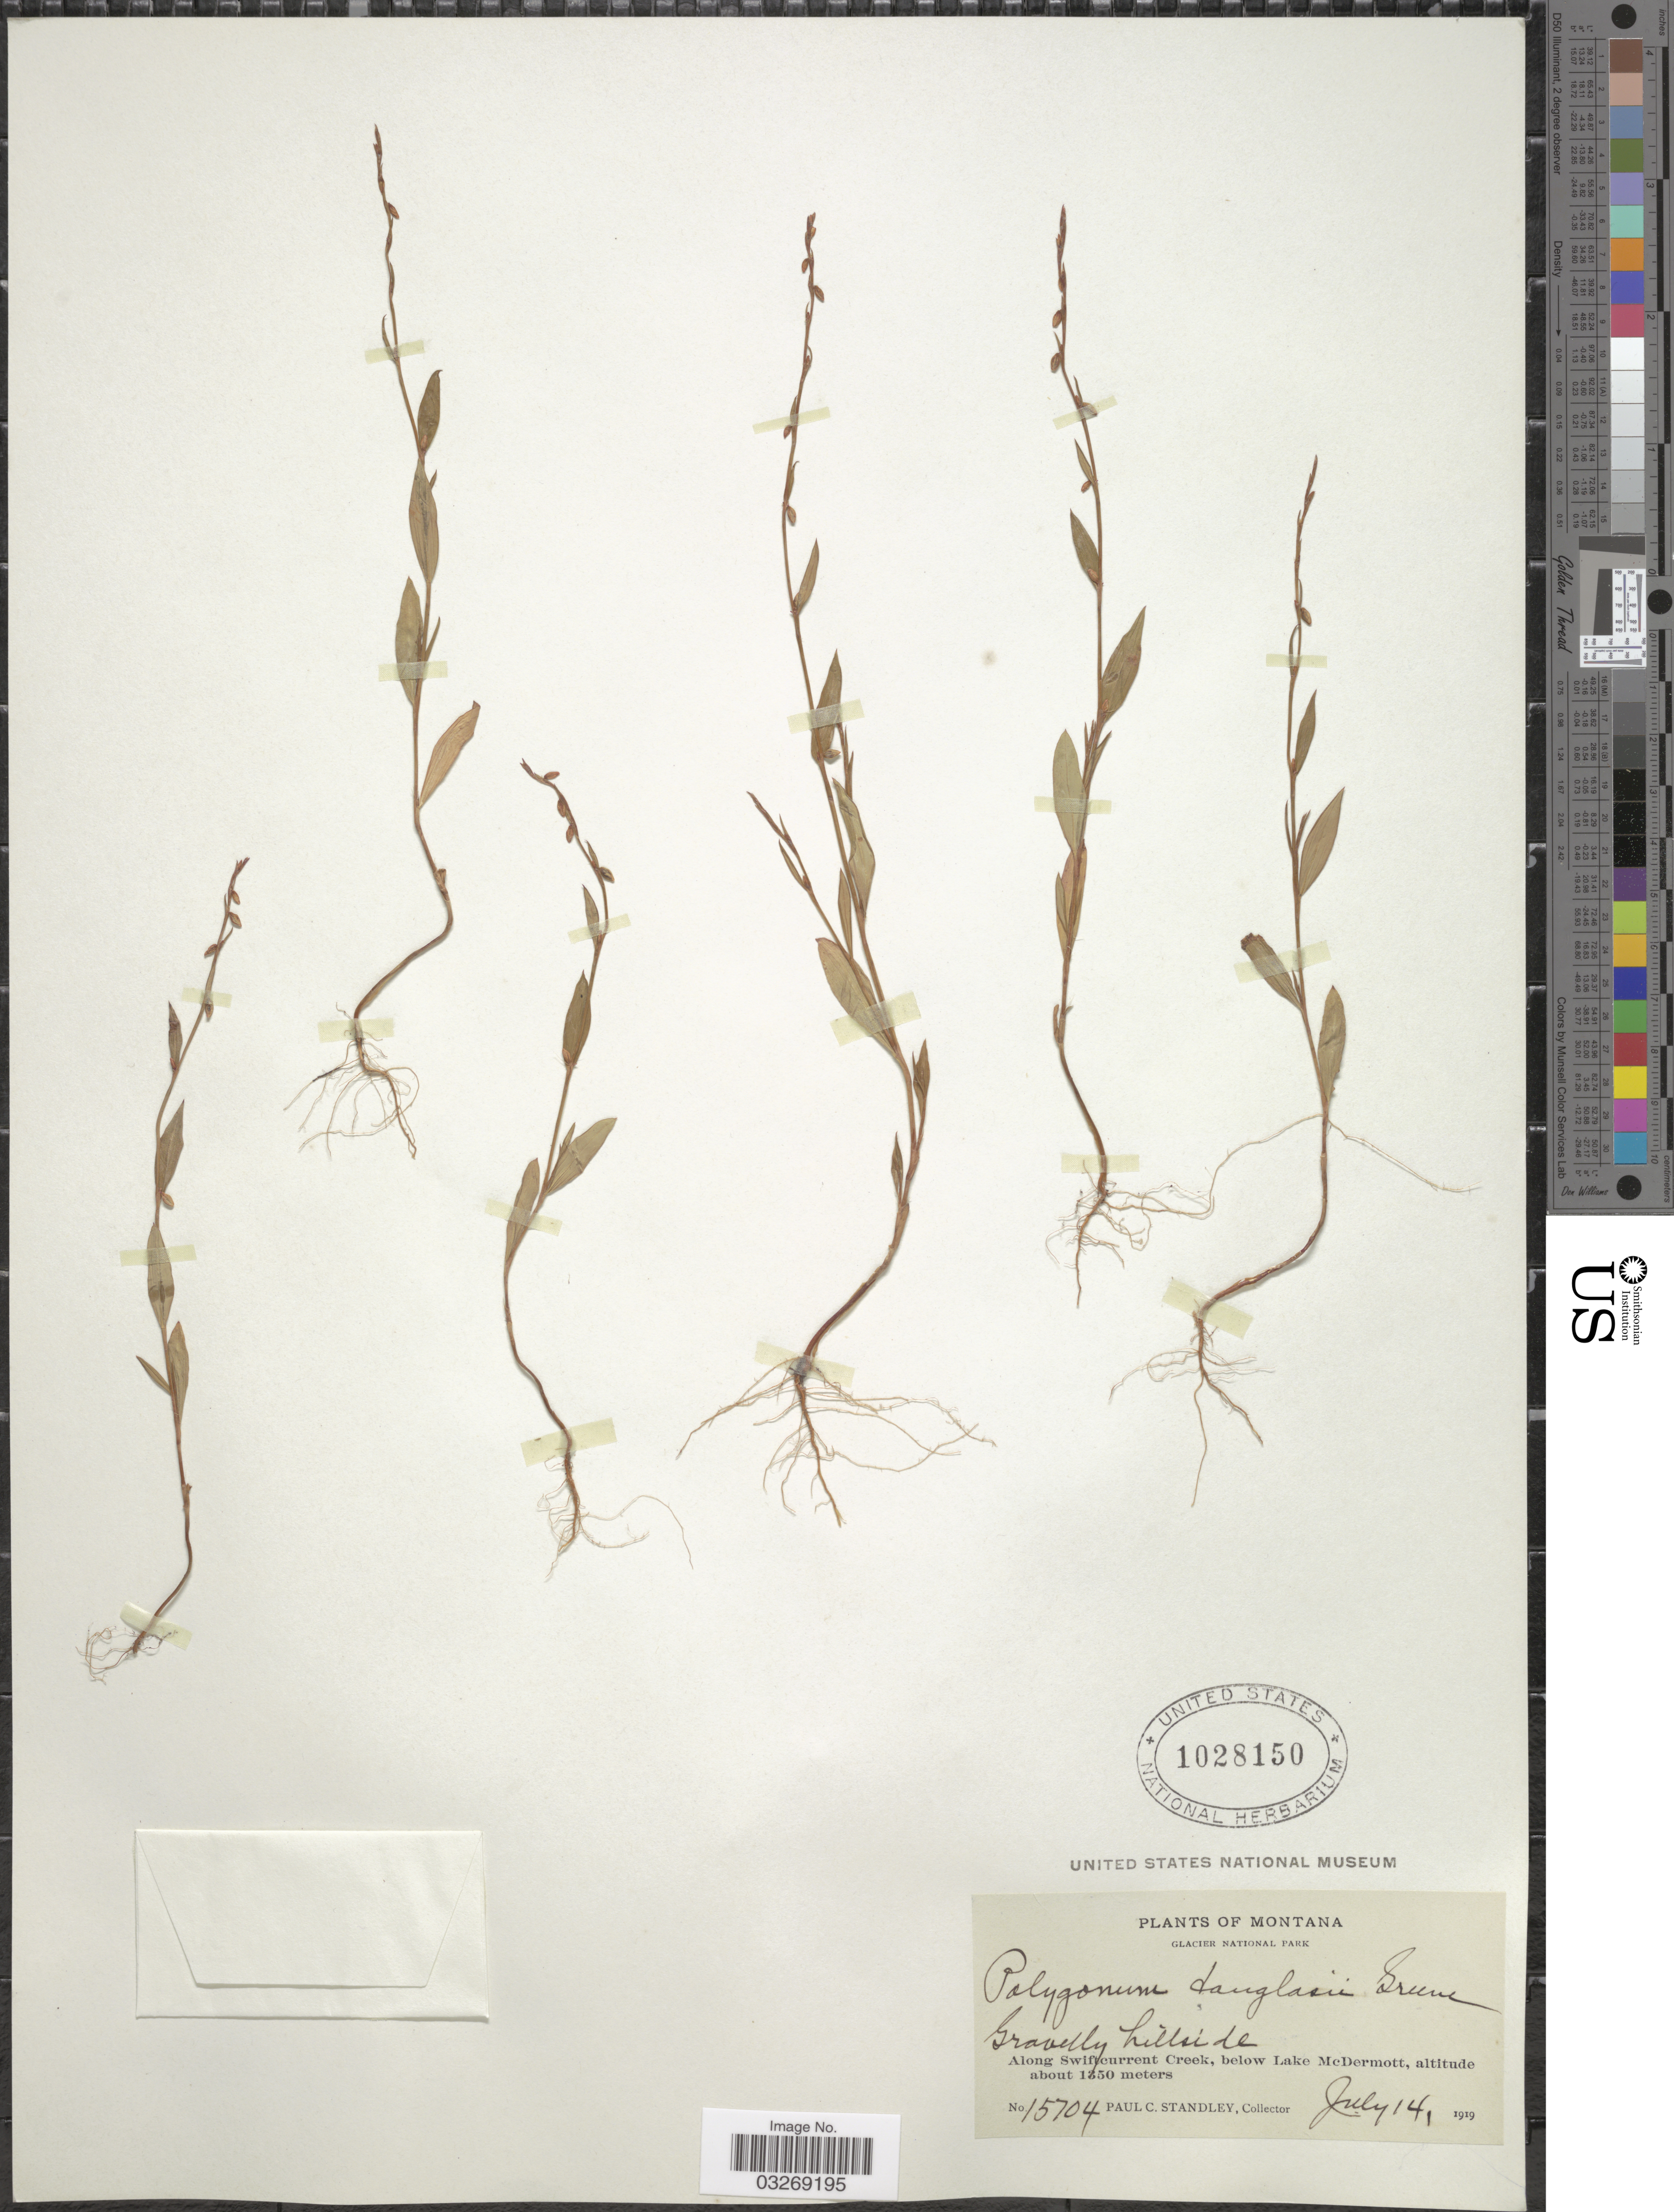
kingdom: Plantae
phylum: Tracheophyta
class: Magnoliopsida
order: Caryophyllales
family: Polygonaceae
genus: Polygonum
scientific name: Polygonum douglasii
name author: Greene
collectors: P. C. Standley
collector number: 15704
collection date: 1919-07-14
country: United States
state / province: Montana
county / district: Glacier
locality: Glacier National Park. Along Swiftcurrent Creek, below Lake McDermott.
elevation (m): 1350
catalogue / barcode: US 1028150